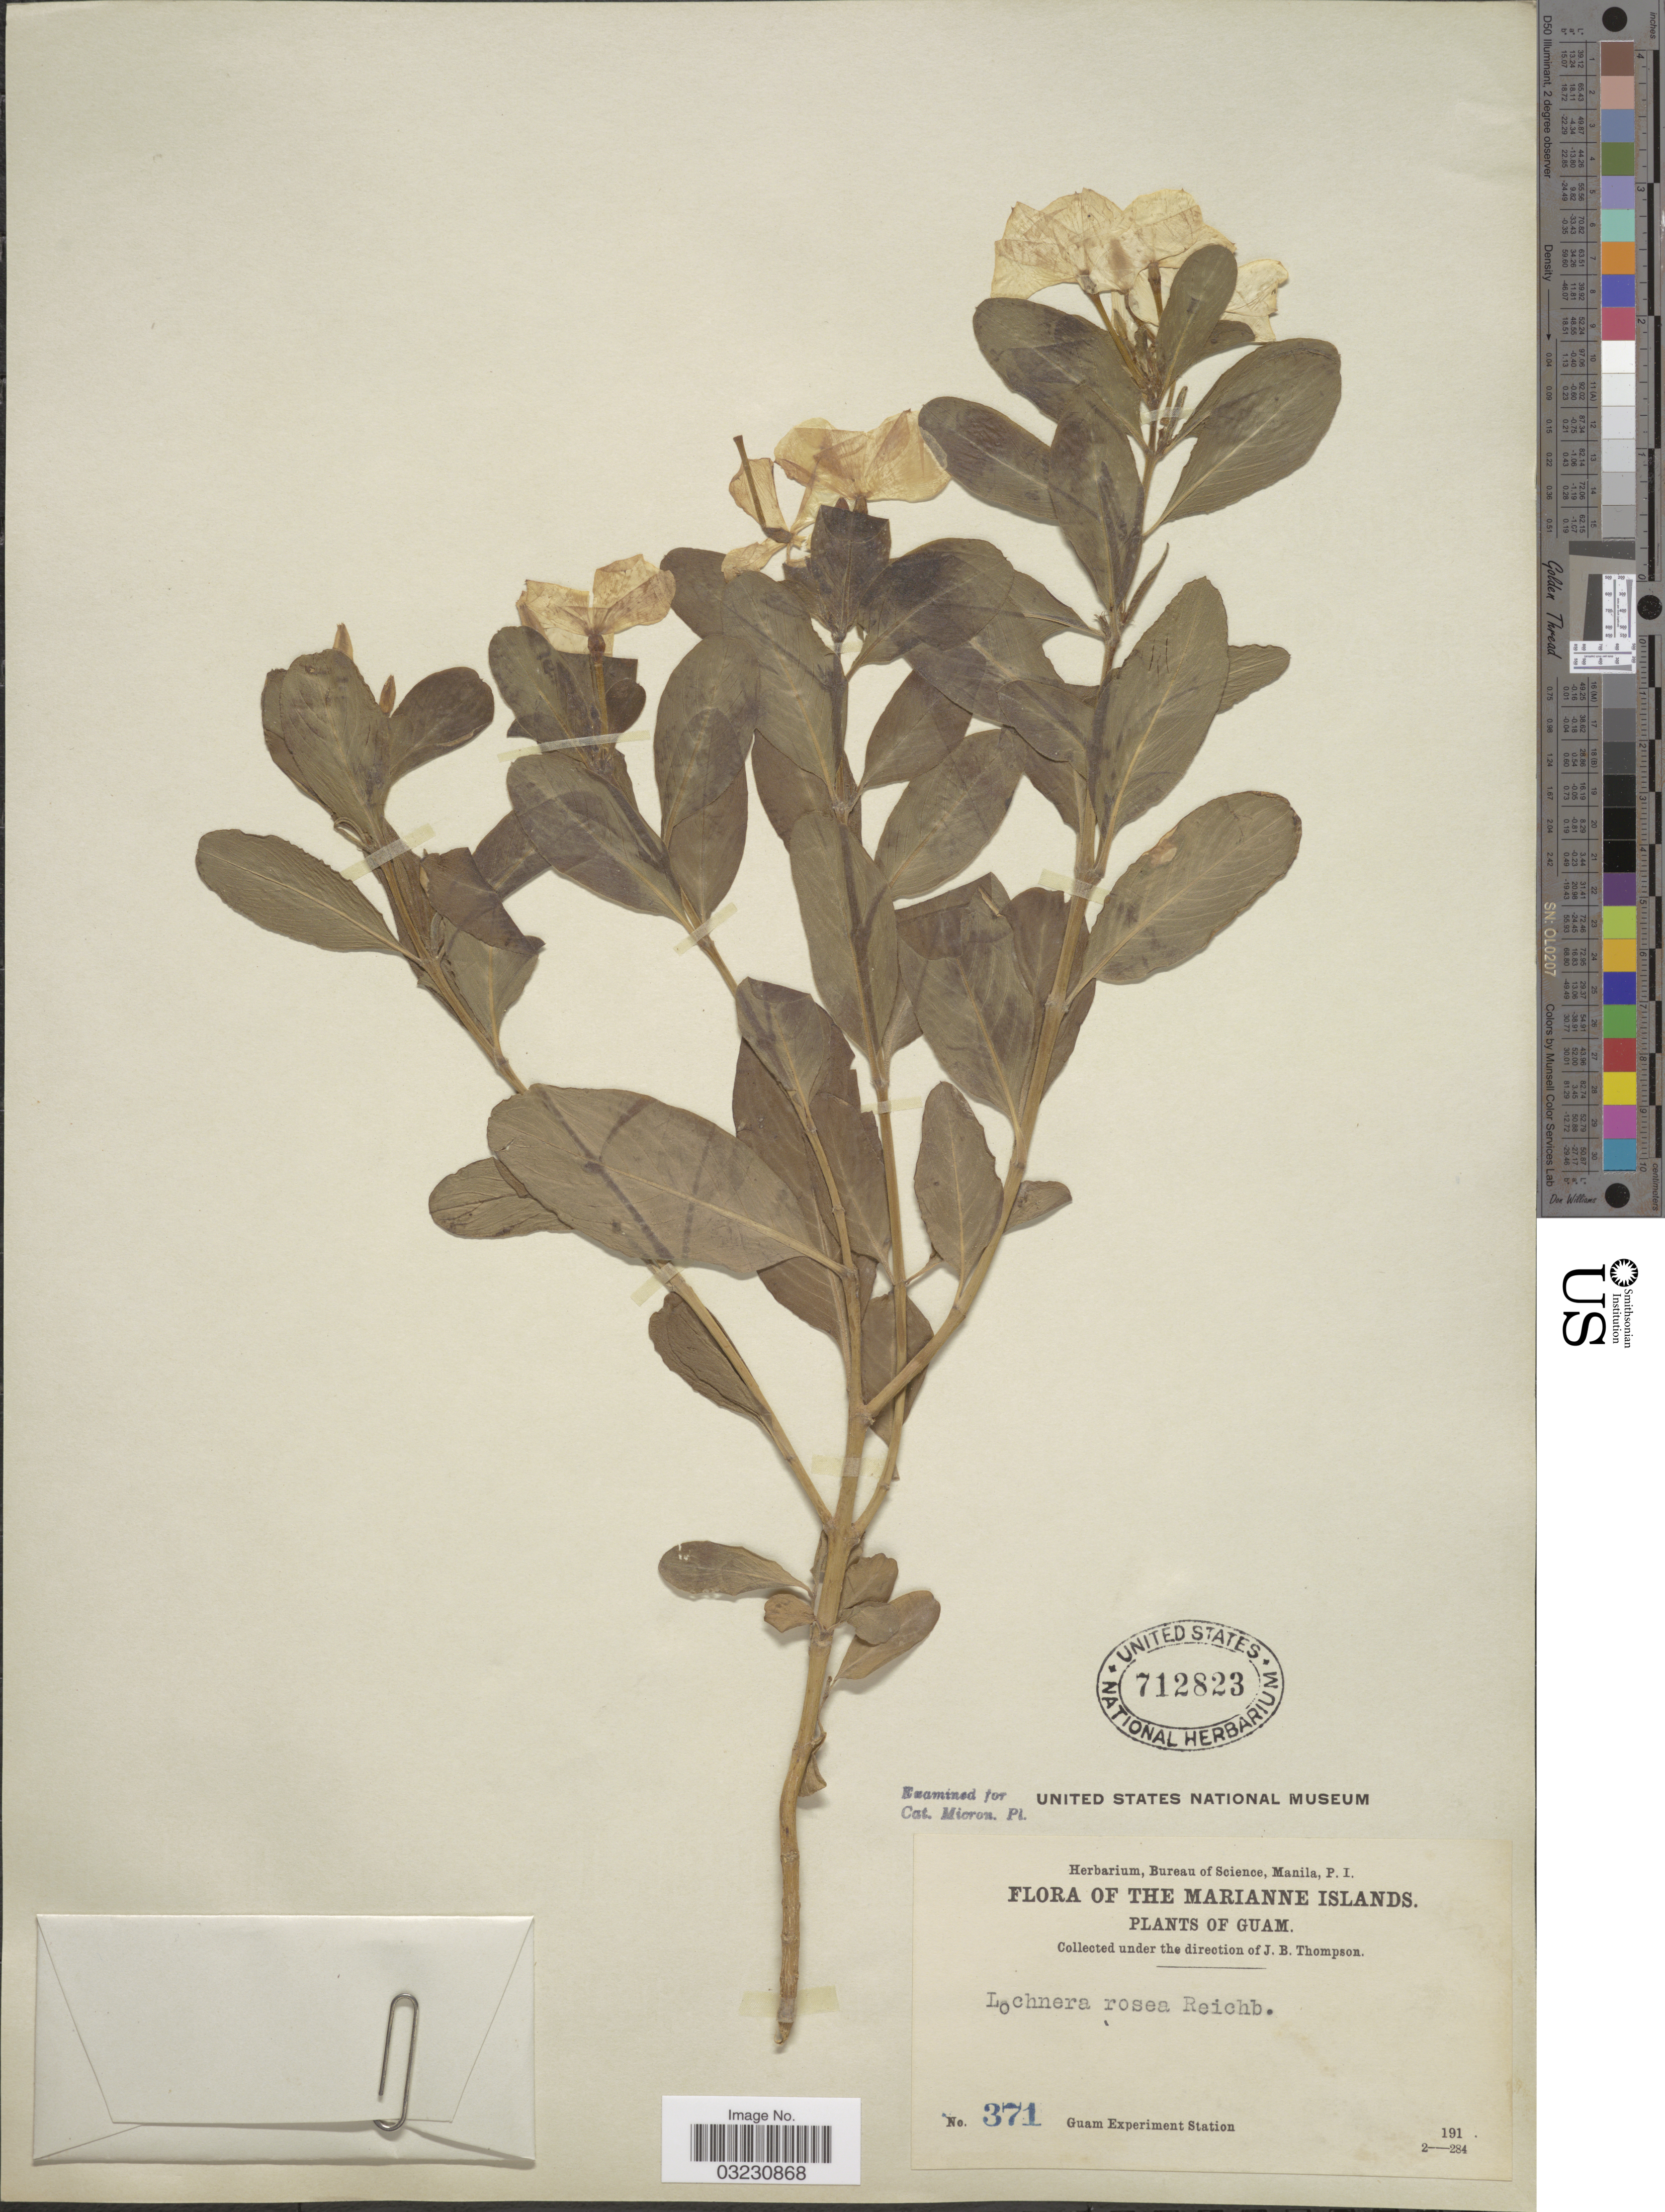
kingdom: Plantae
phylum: Tracheophyta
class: Magnoliopsida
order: Gentianales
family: Apocynaceae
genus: Catharanthus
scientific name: Catharanthus roseus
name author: (L.) G. Don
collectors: Guam Exp. Sta.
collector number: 371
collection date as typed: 191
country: Guam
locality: Marianne Islands.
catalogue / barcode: US 712823